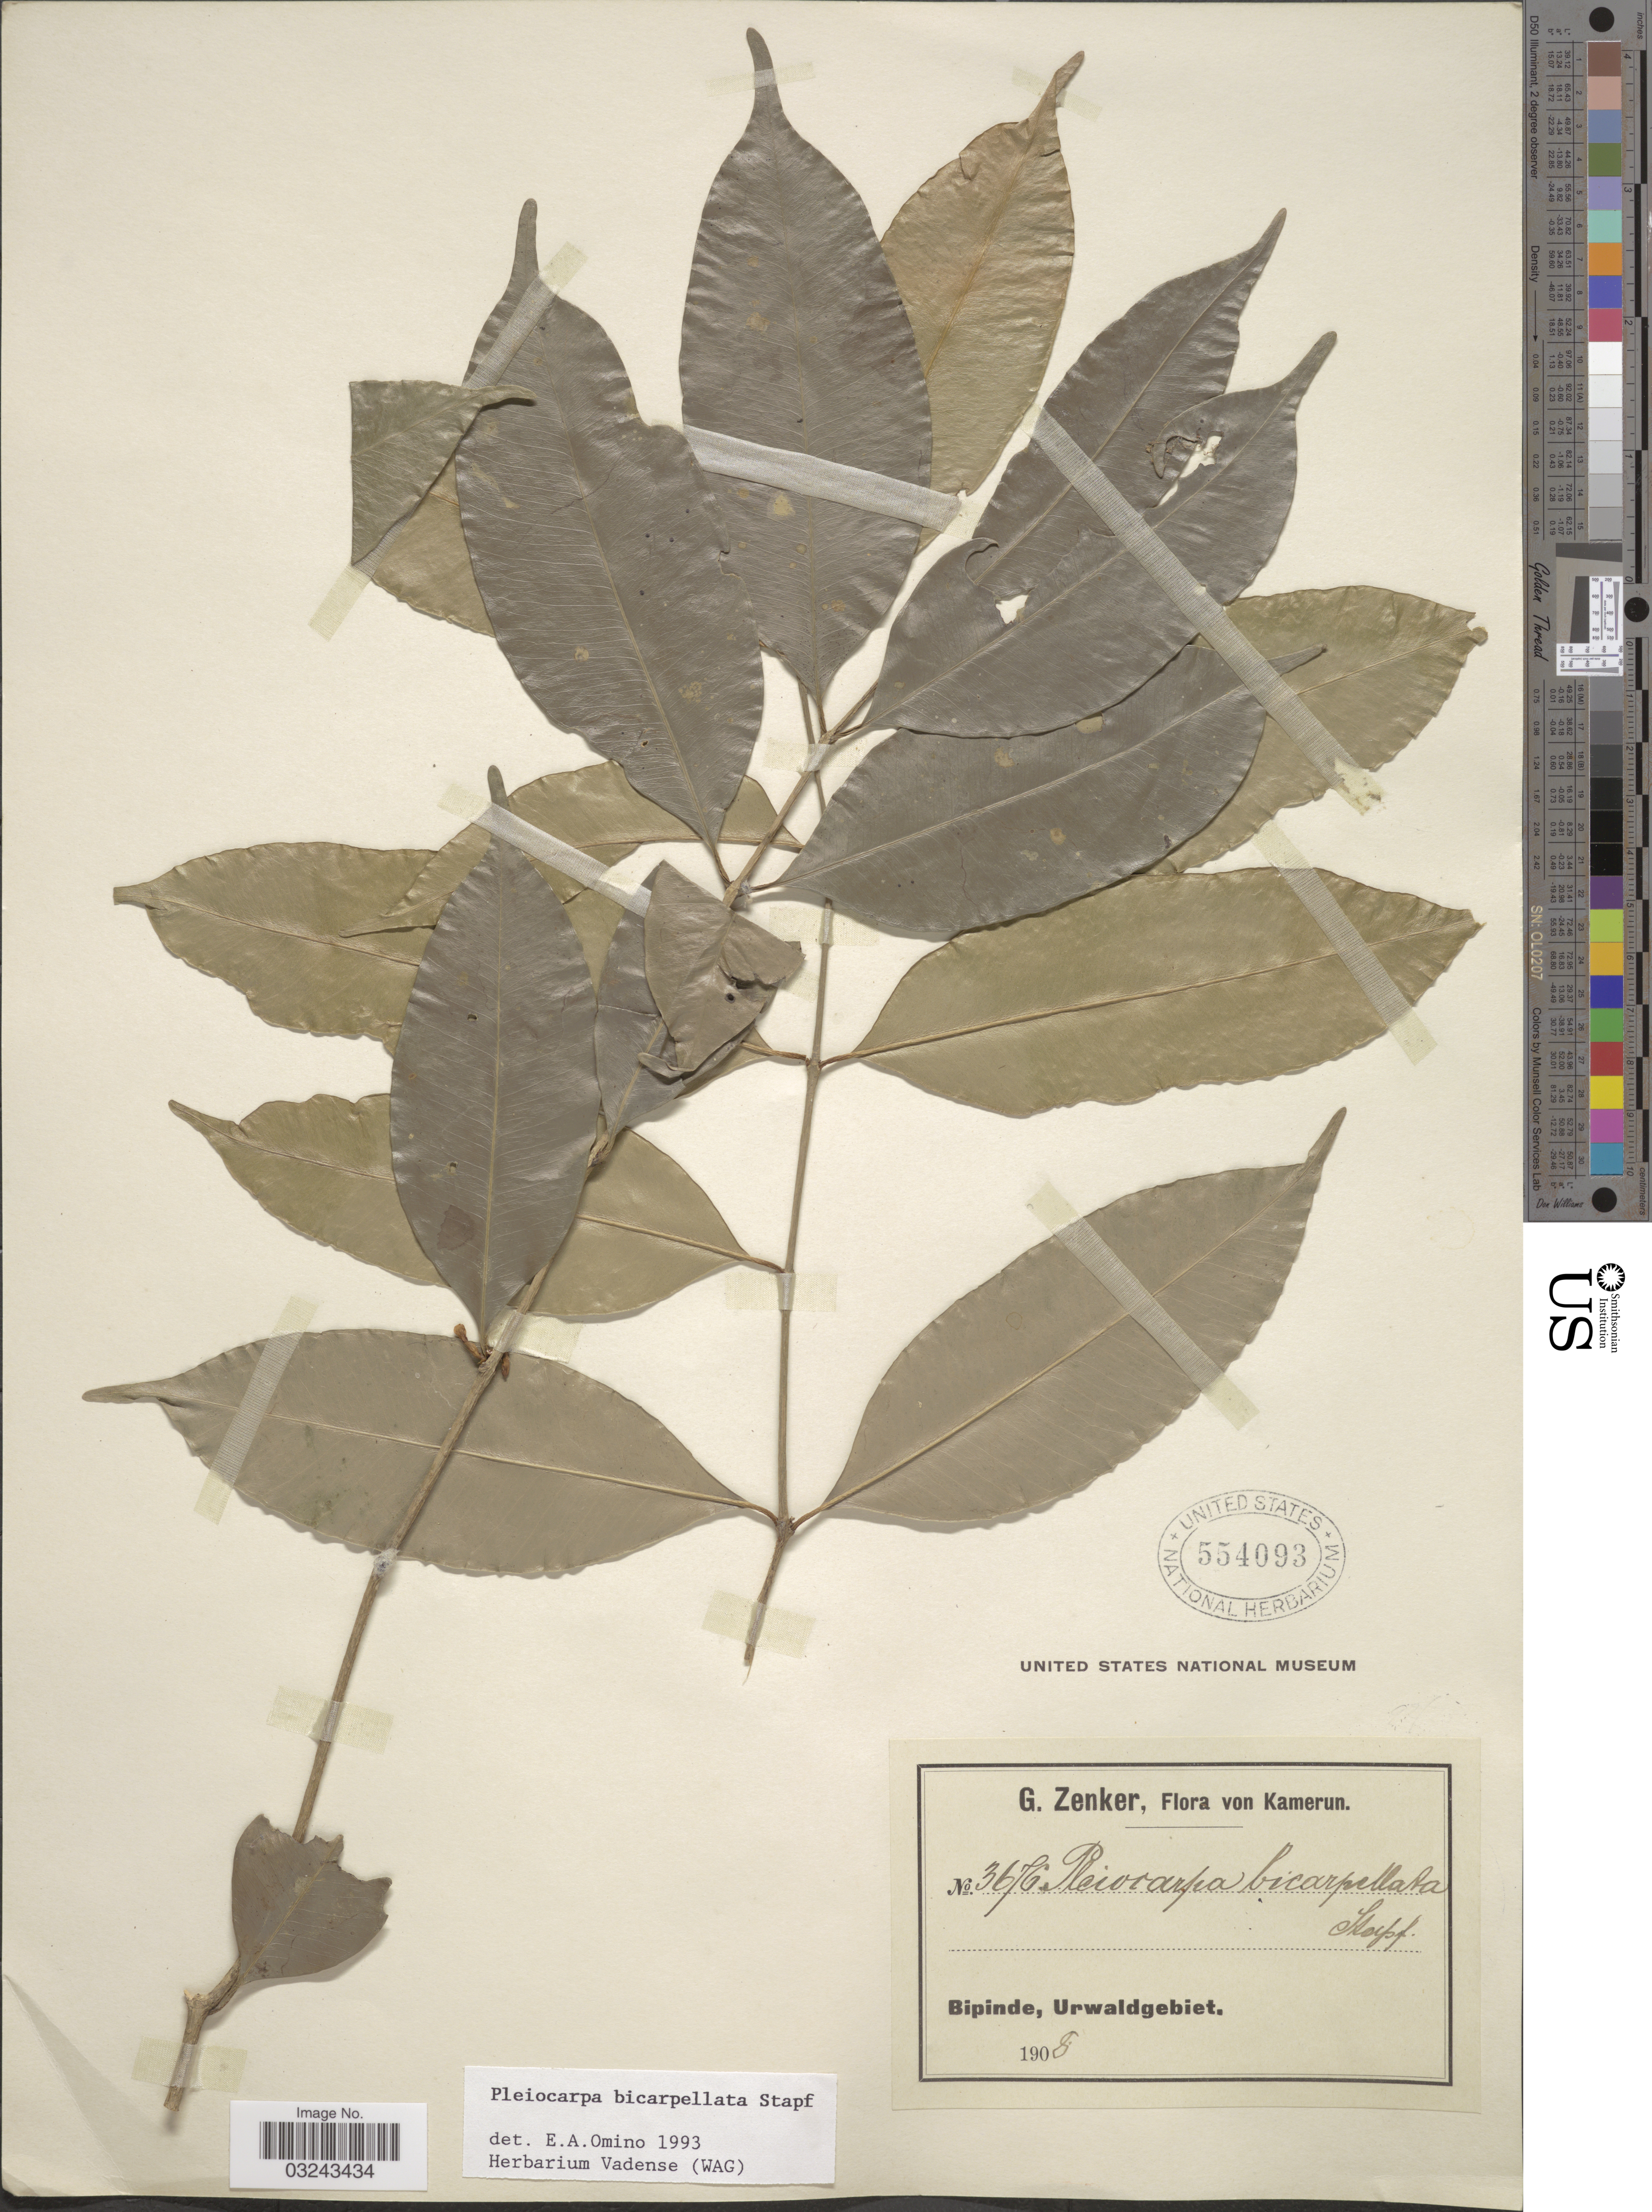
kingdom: Plantae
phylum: Tracheophyta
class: Magnoliopsida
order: Gentianales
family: Apocynaceae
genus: Pleiocarpa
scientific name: Pleiocarpa bicarpellata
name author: Stapf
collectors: G. A. Zenker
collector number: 3676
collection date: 1908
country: Cameroon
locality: Bipinde, Urwaldgebiet.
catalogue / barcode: US 554093